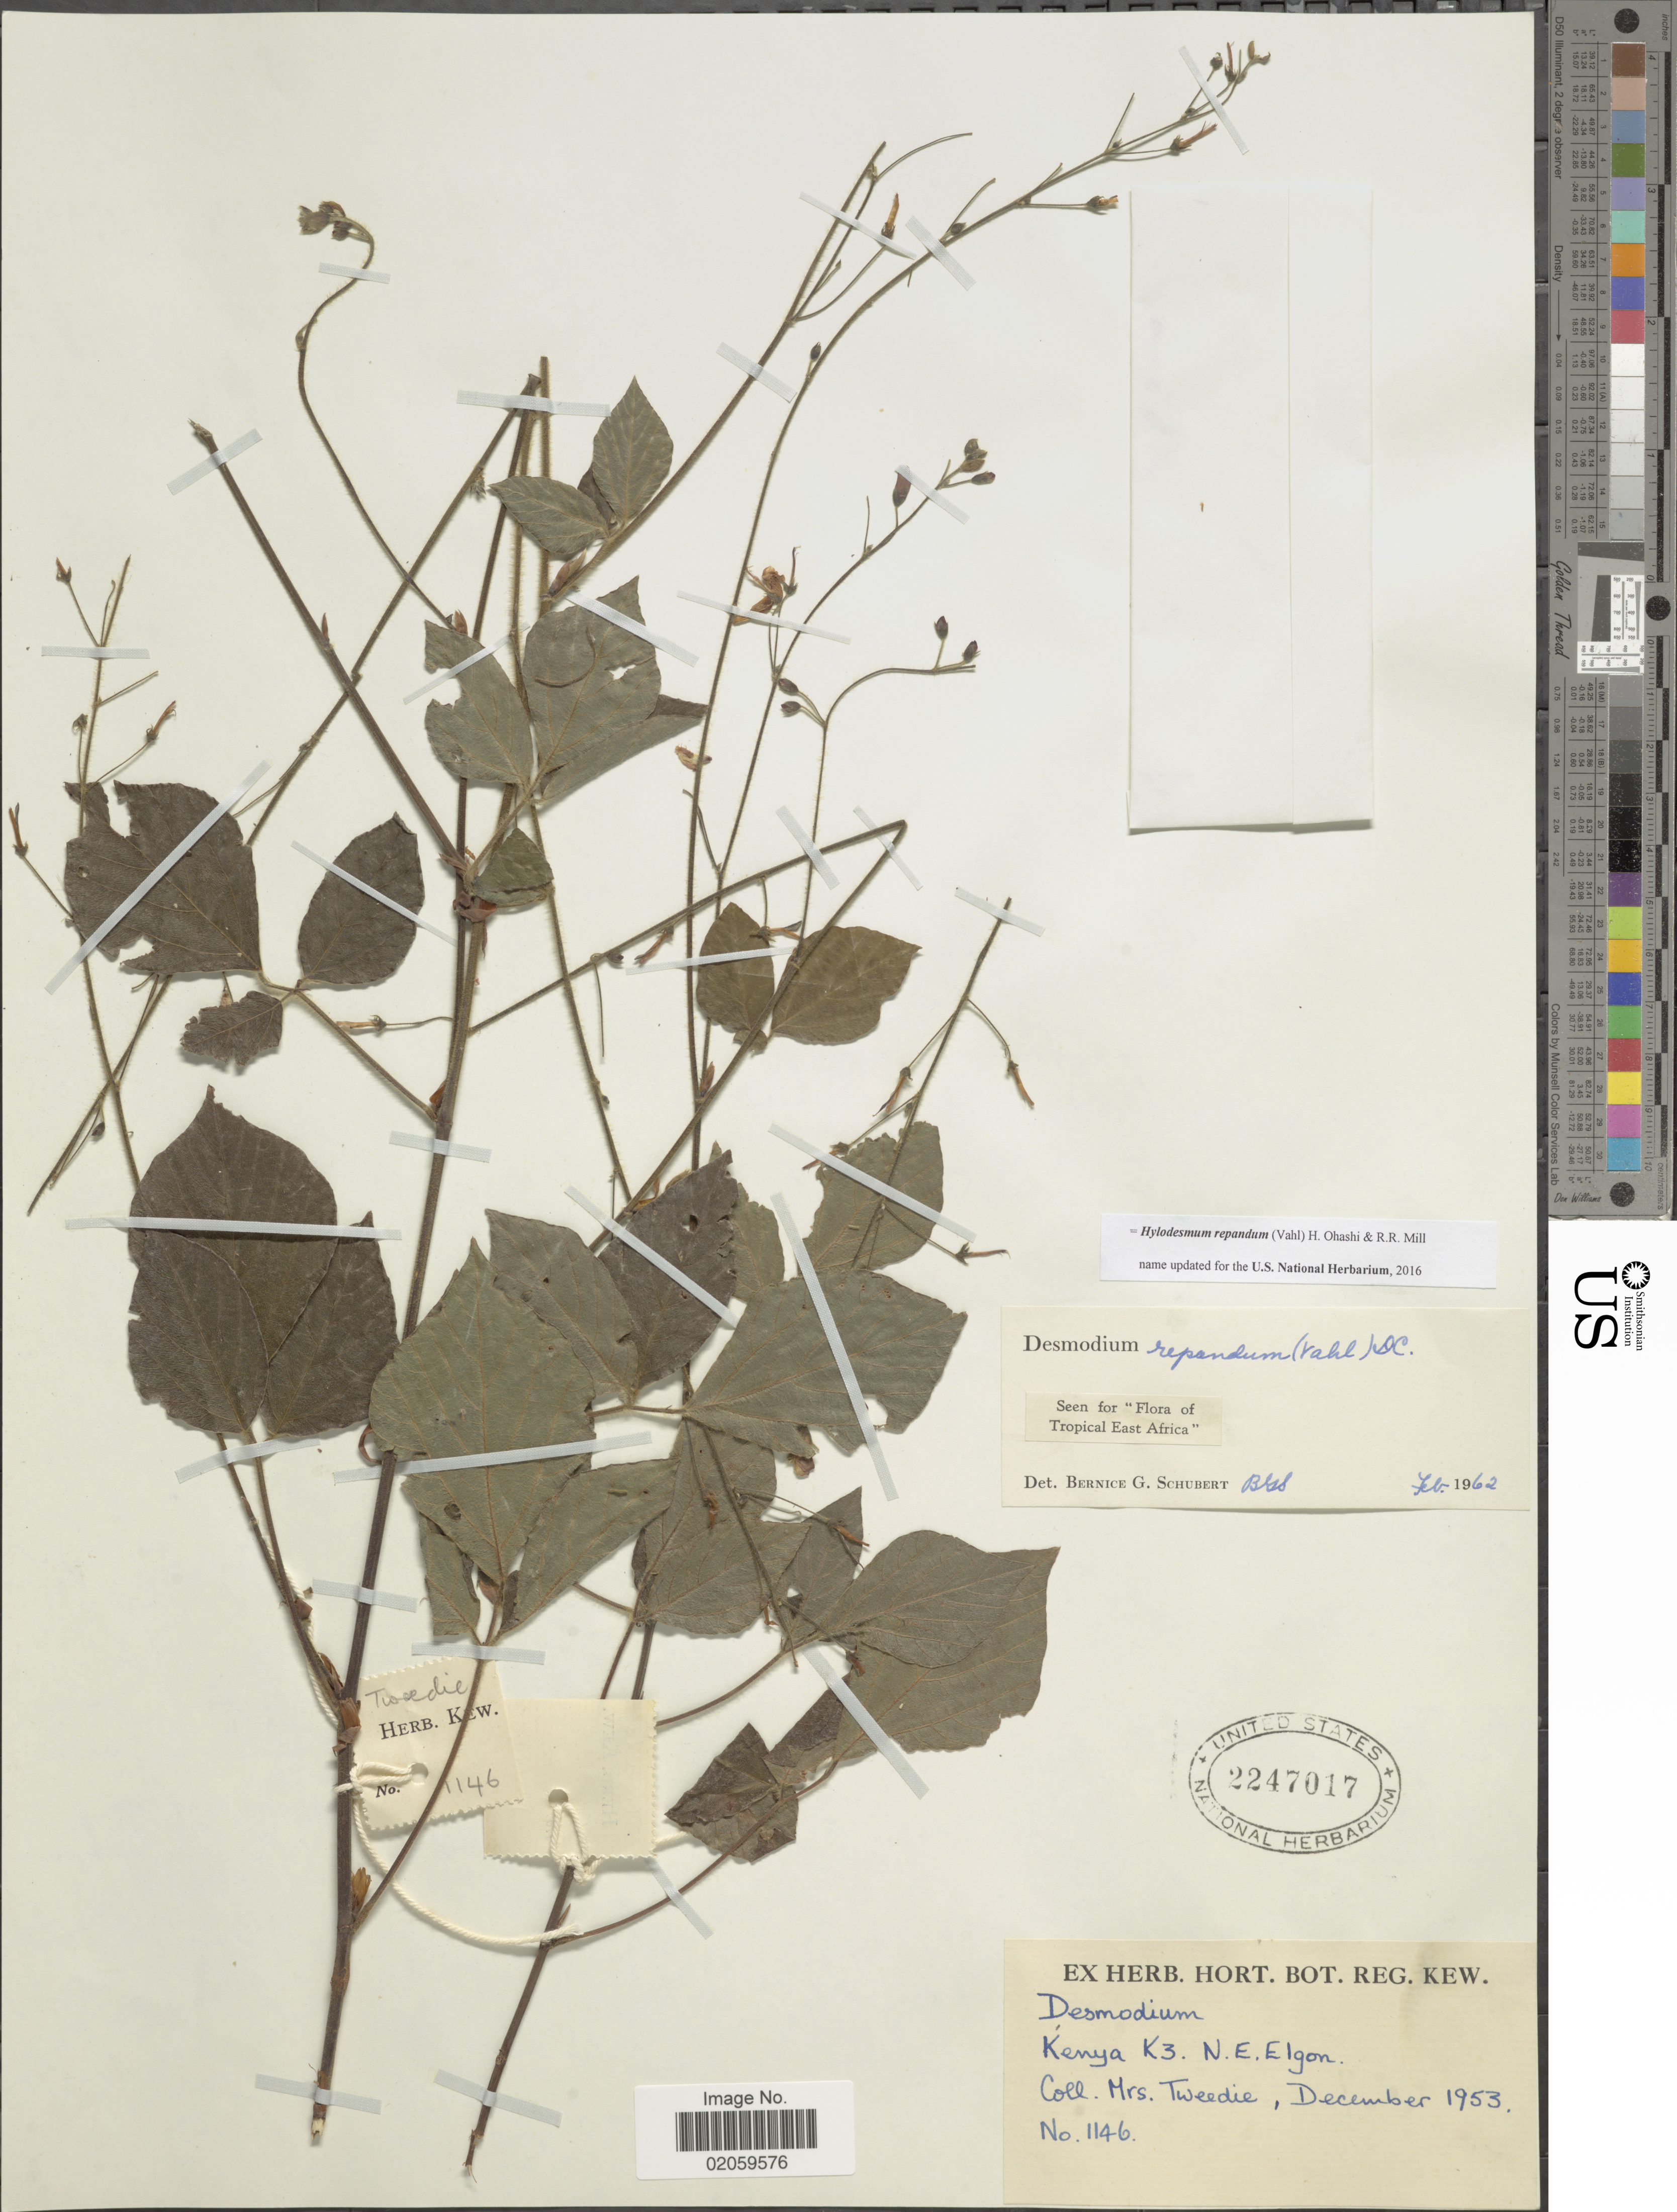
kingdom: Plantae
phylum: Tracheophyta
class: Magnoliopsida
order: Fabales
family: Fabaceae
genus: Hylodesmum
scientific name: Hylodesmum repandum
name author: (Vahl) H. Ohashi & R.R. Mill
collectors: Tweedy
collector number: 1146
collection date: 1953-12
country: Kenya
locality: K3, N. E. Elgon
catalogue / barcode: US 2247017